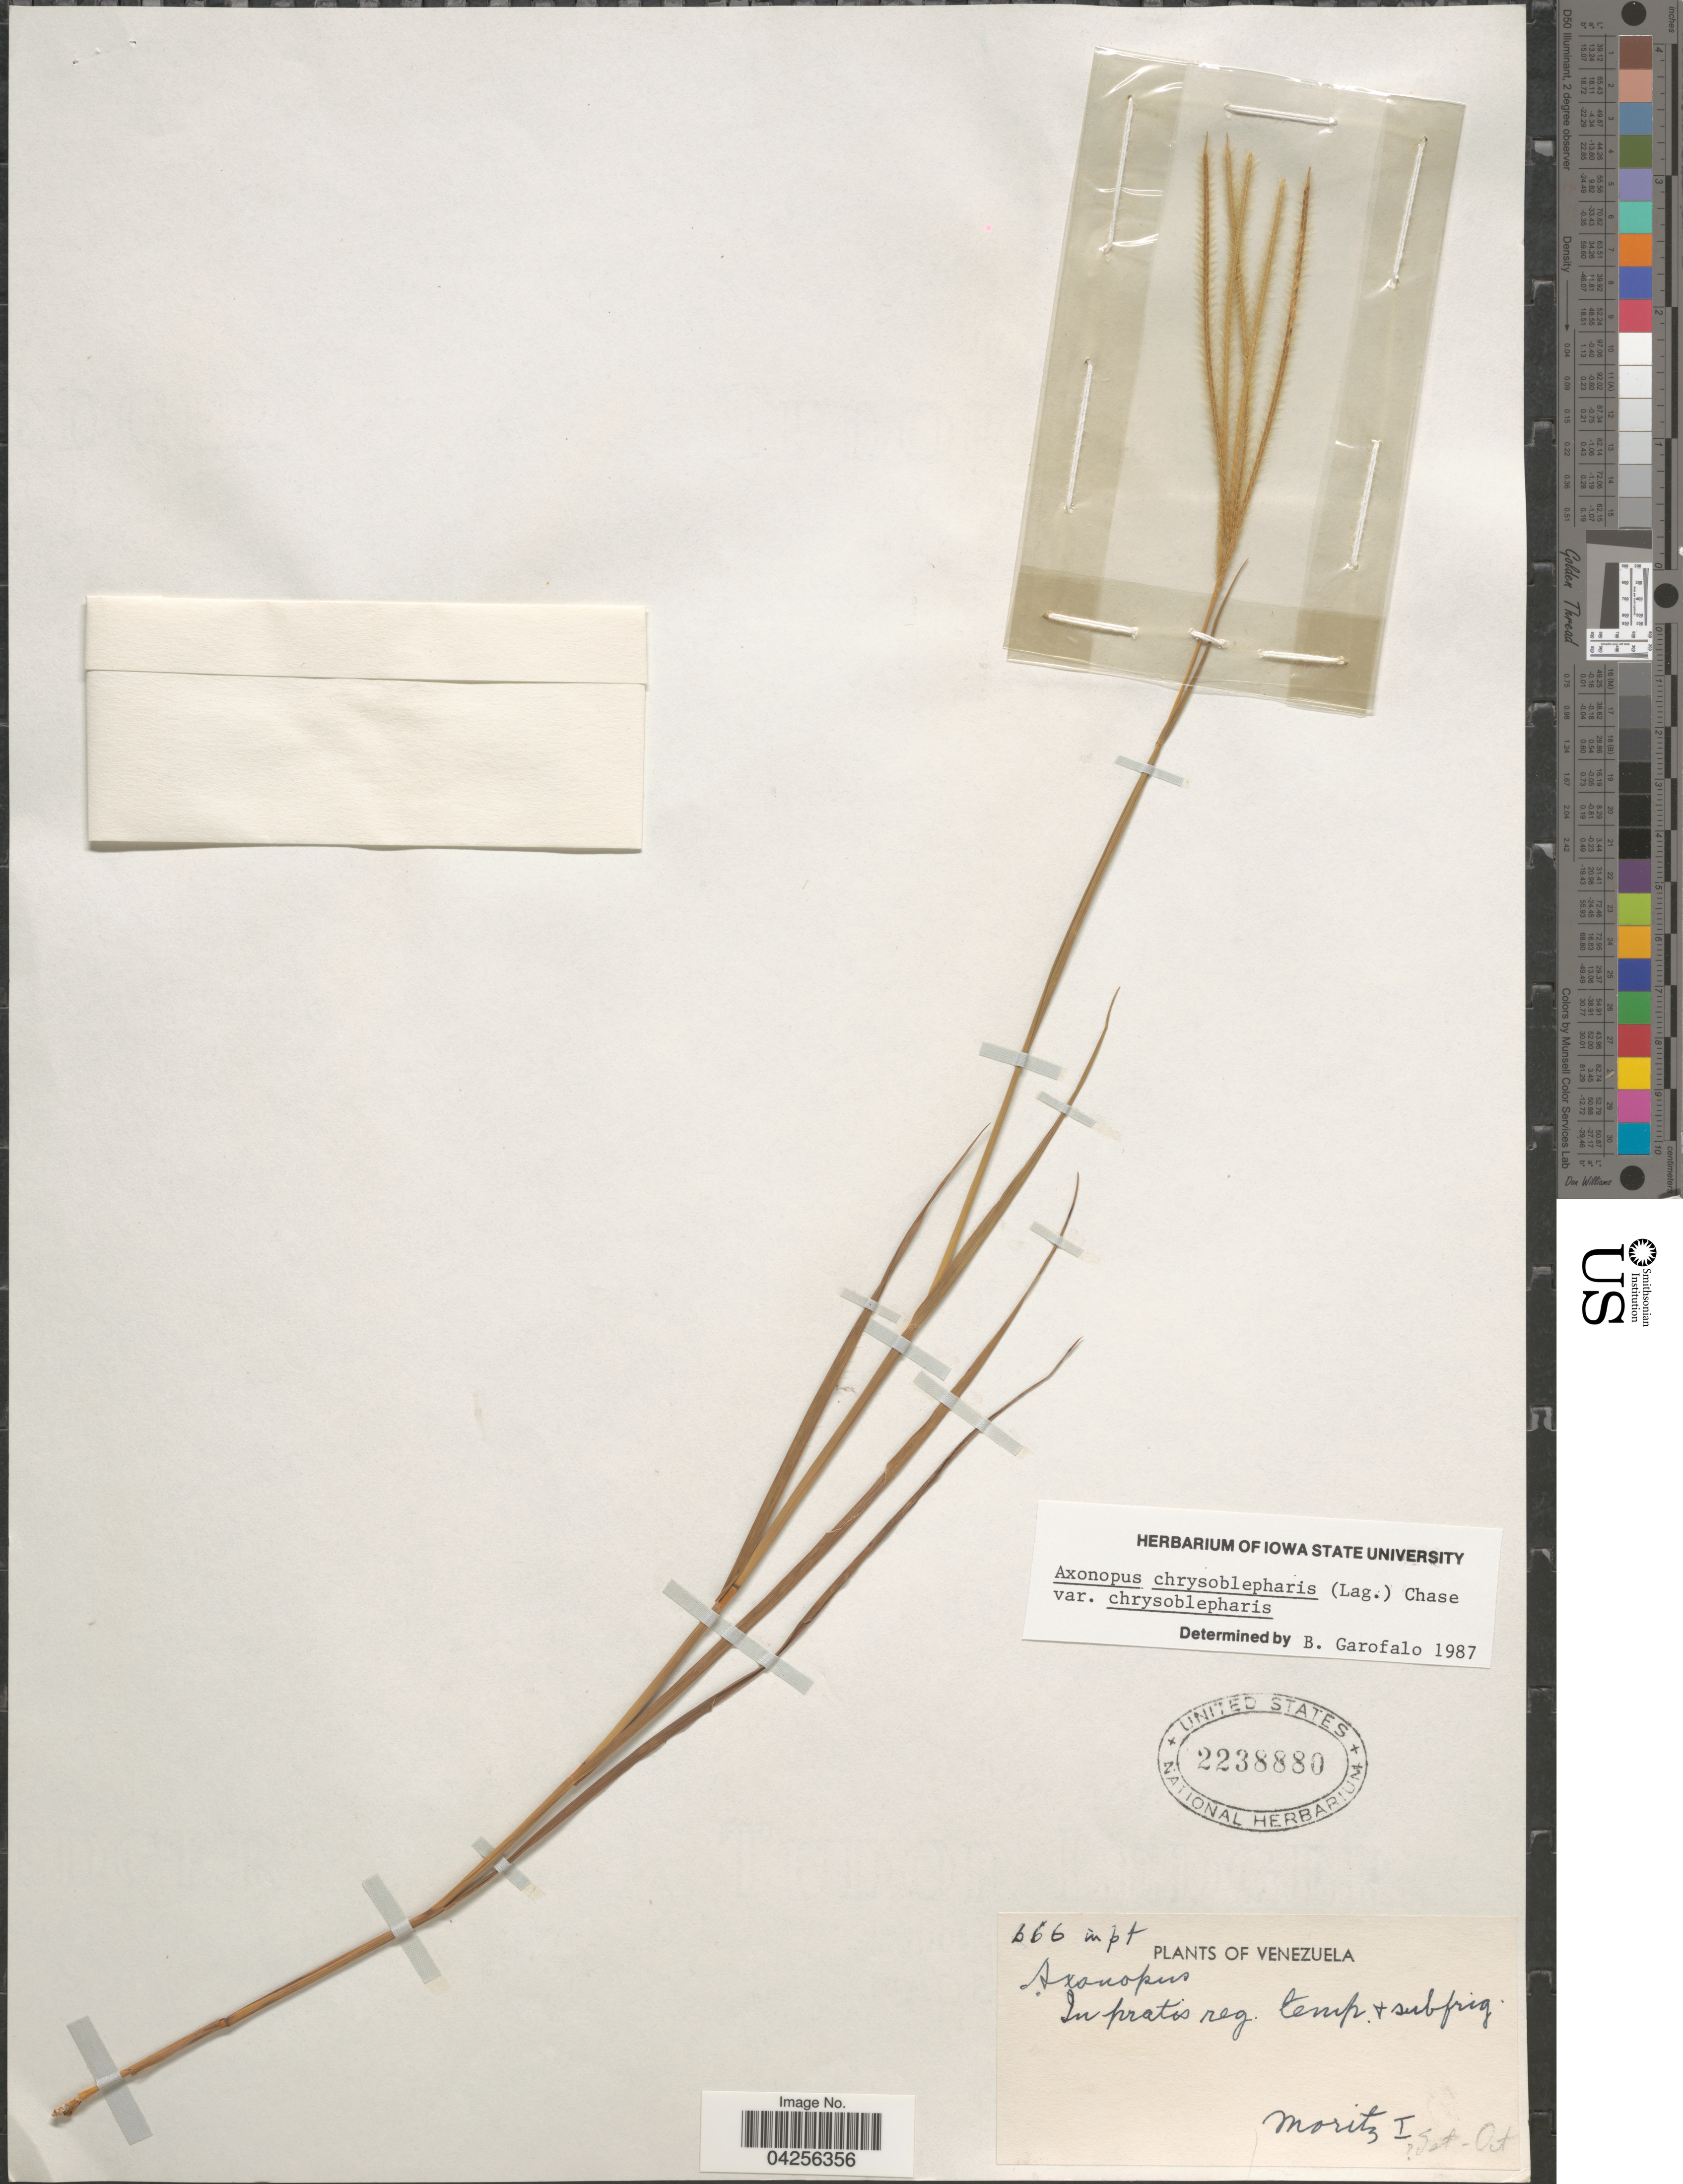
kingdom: Plantae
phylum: Tracheophyta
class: Liliopsida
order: Poales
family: Poaceae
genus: Axonopus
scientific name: Axonopus chrysoblepharis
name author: (Lag.) Chase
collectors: I. Moritz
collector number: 666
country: Venezuela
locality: In pratis reg. temp. & subfrig.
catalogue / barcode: US 2238880